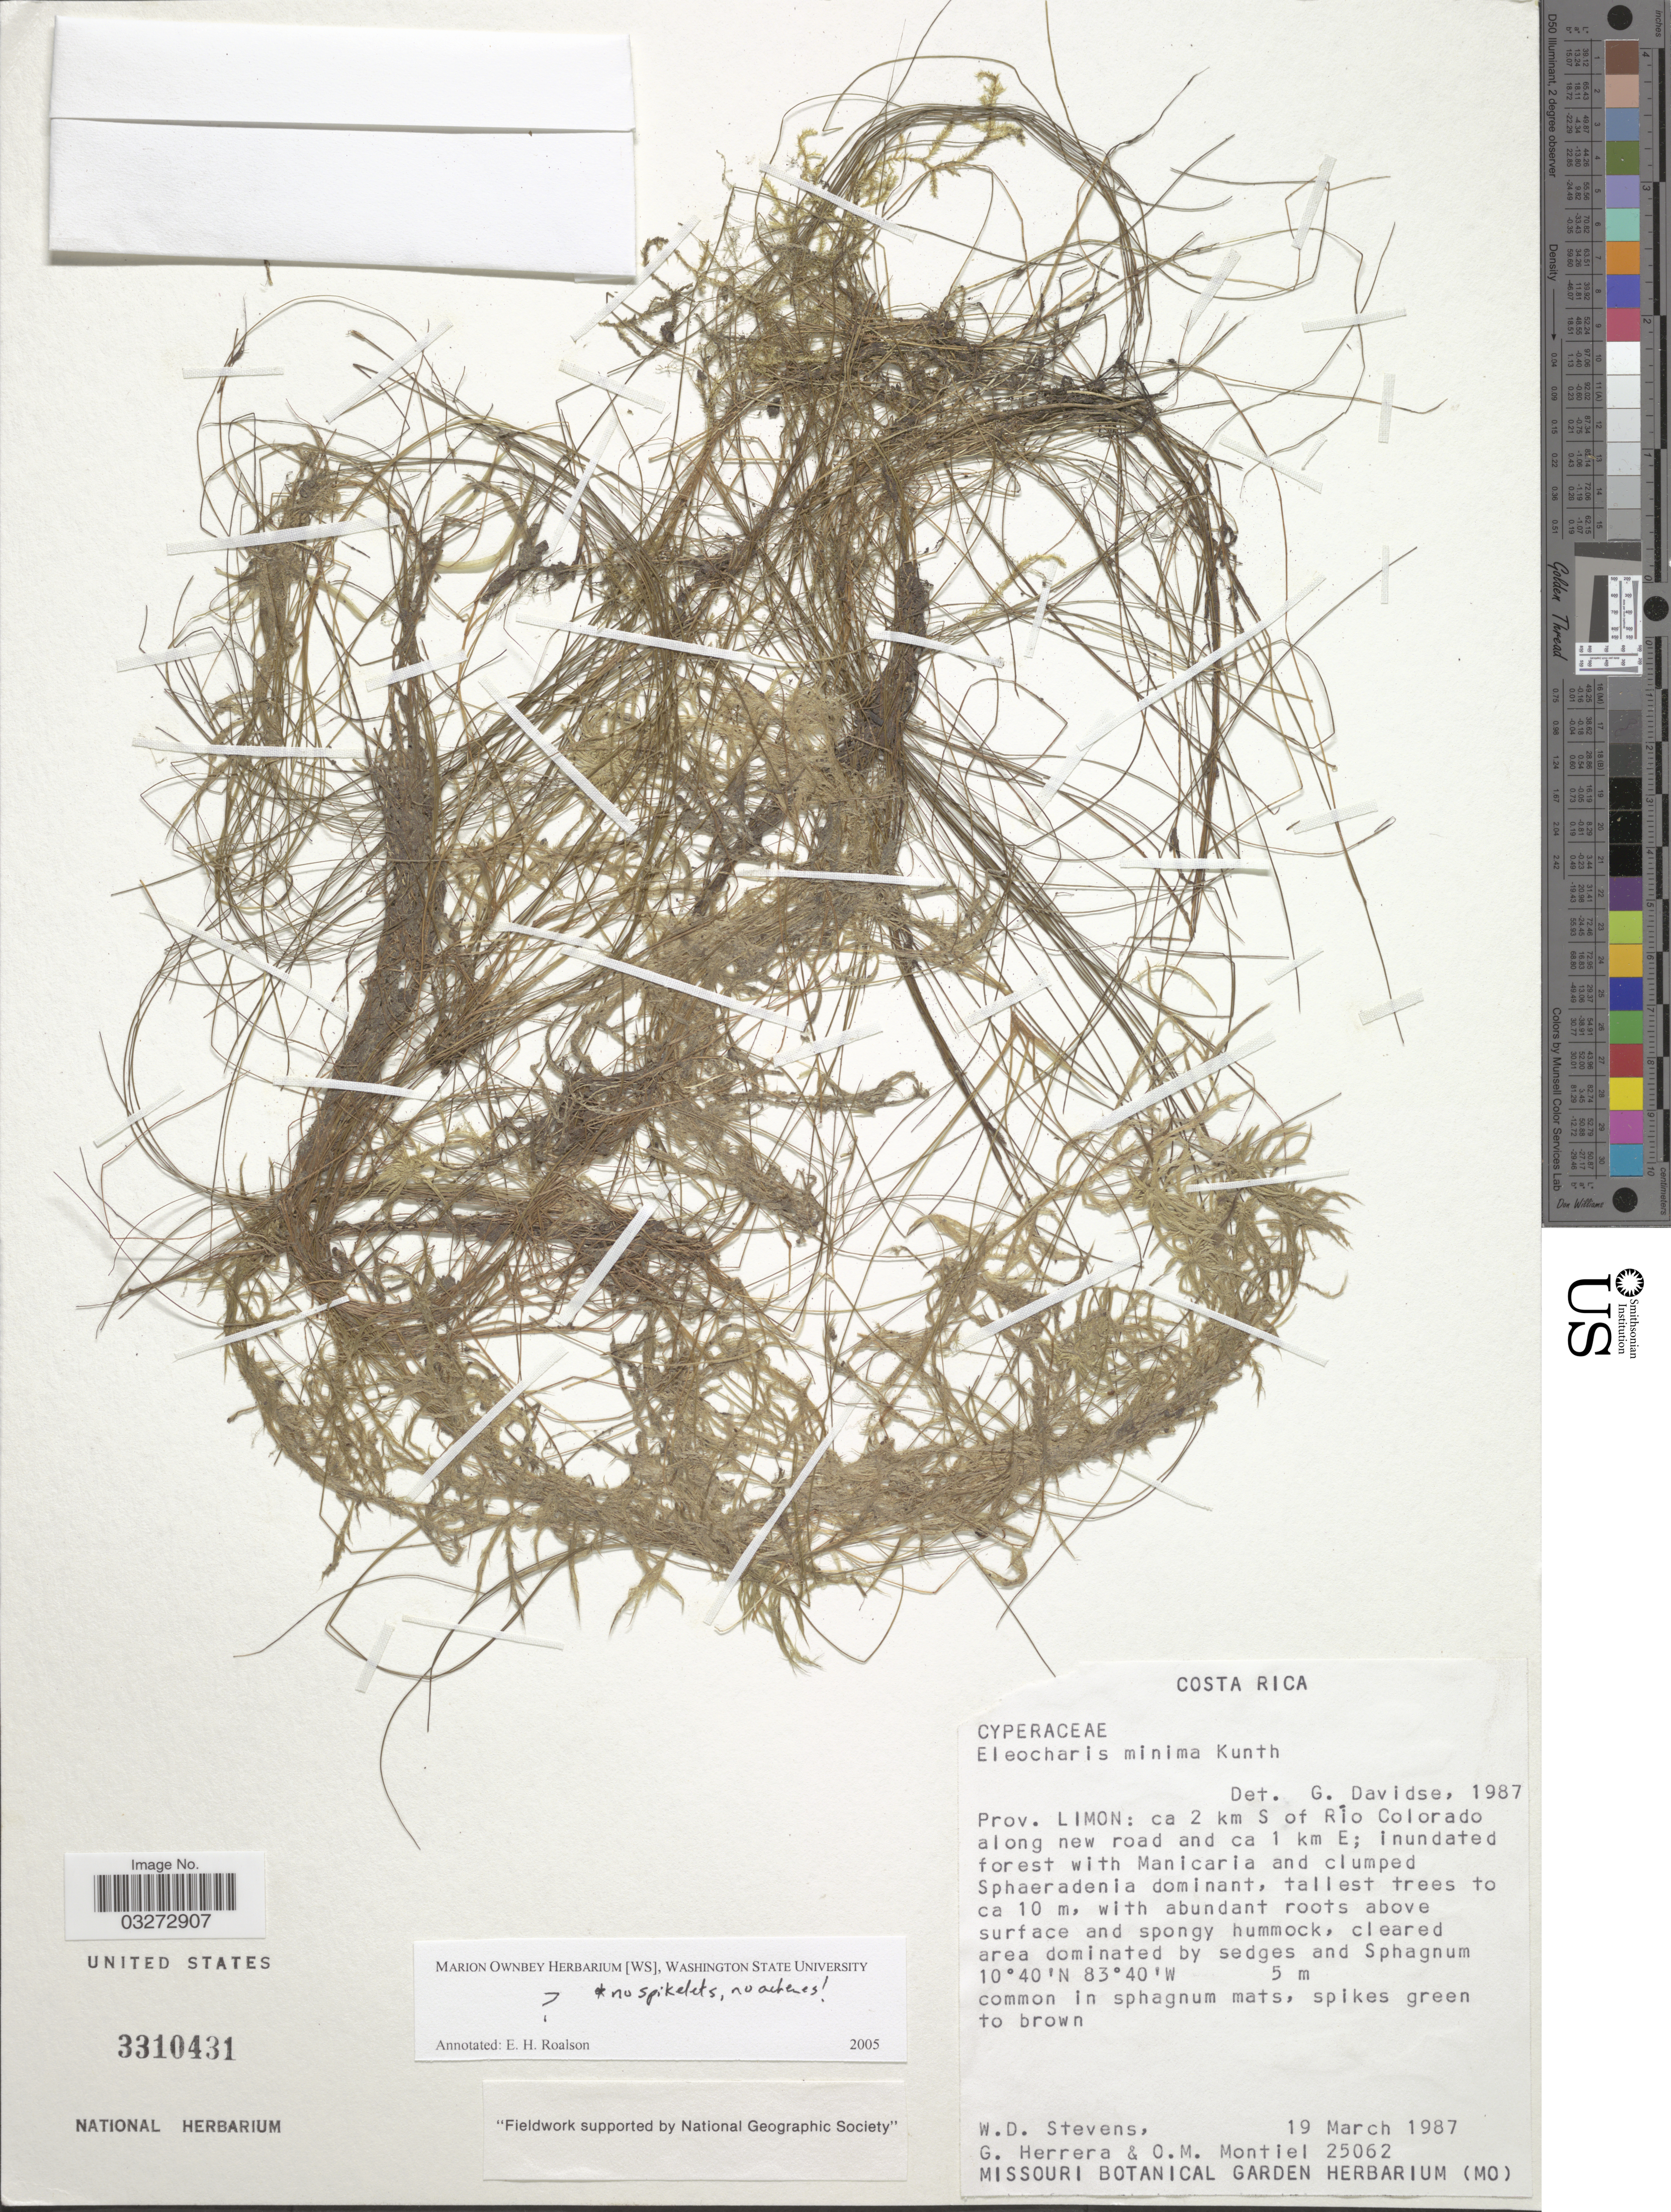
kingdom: Plantae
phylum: Tracheophyta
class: Liliopsida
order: Poales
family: Cyperaceae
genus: Eleocharis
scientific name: Eleocharis sp.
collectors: W. D. Stevens, G. Herrera & O. Montiel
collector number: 25062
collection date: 1987-03-19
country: Costa Rica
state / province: Limón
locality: Ca 2 km S of Río Colorado along new road and ca 1 km E.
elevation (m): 5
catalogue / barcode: US 3310431